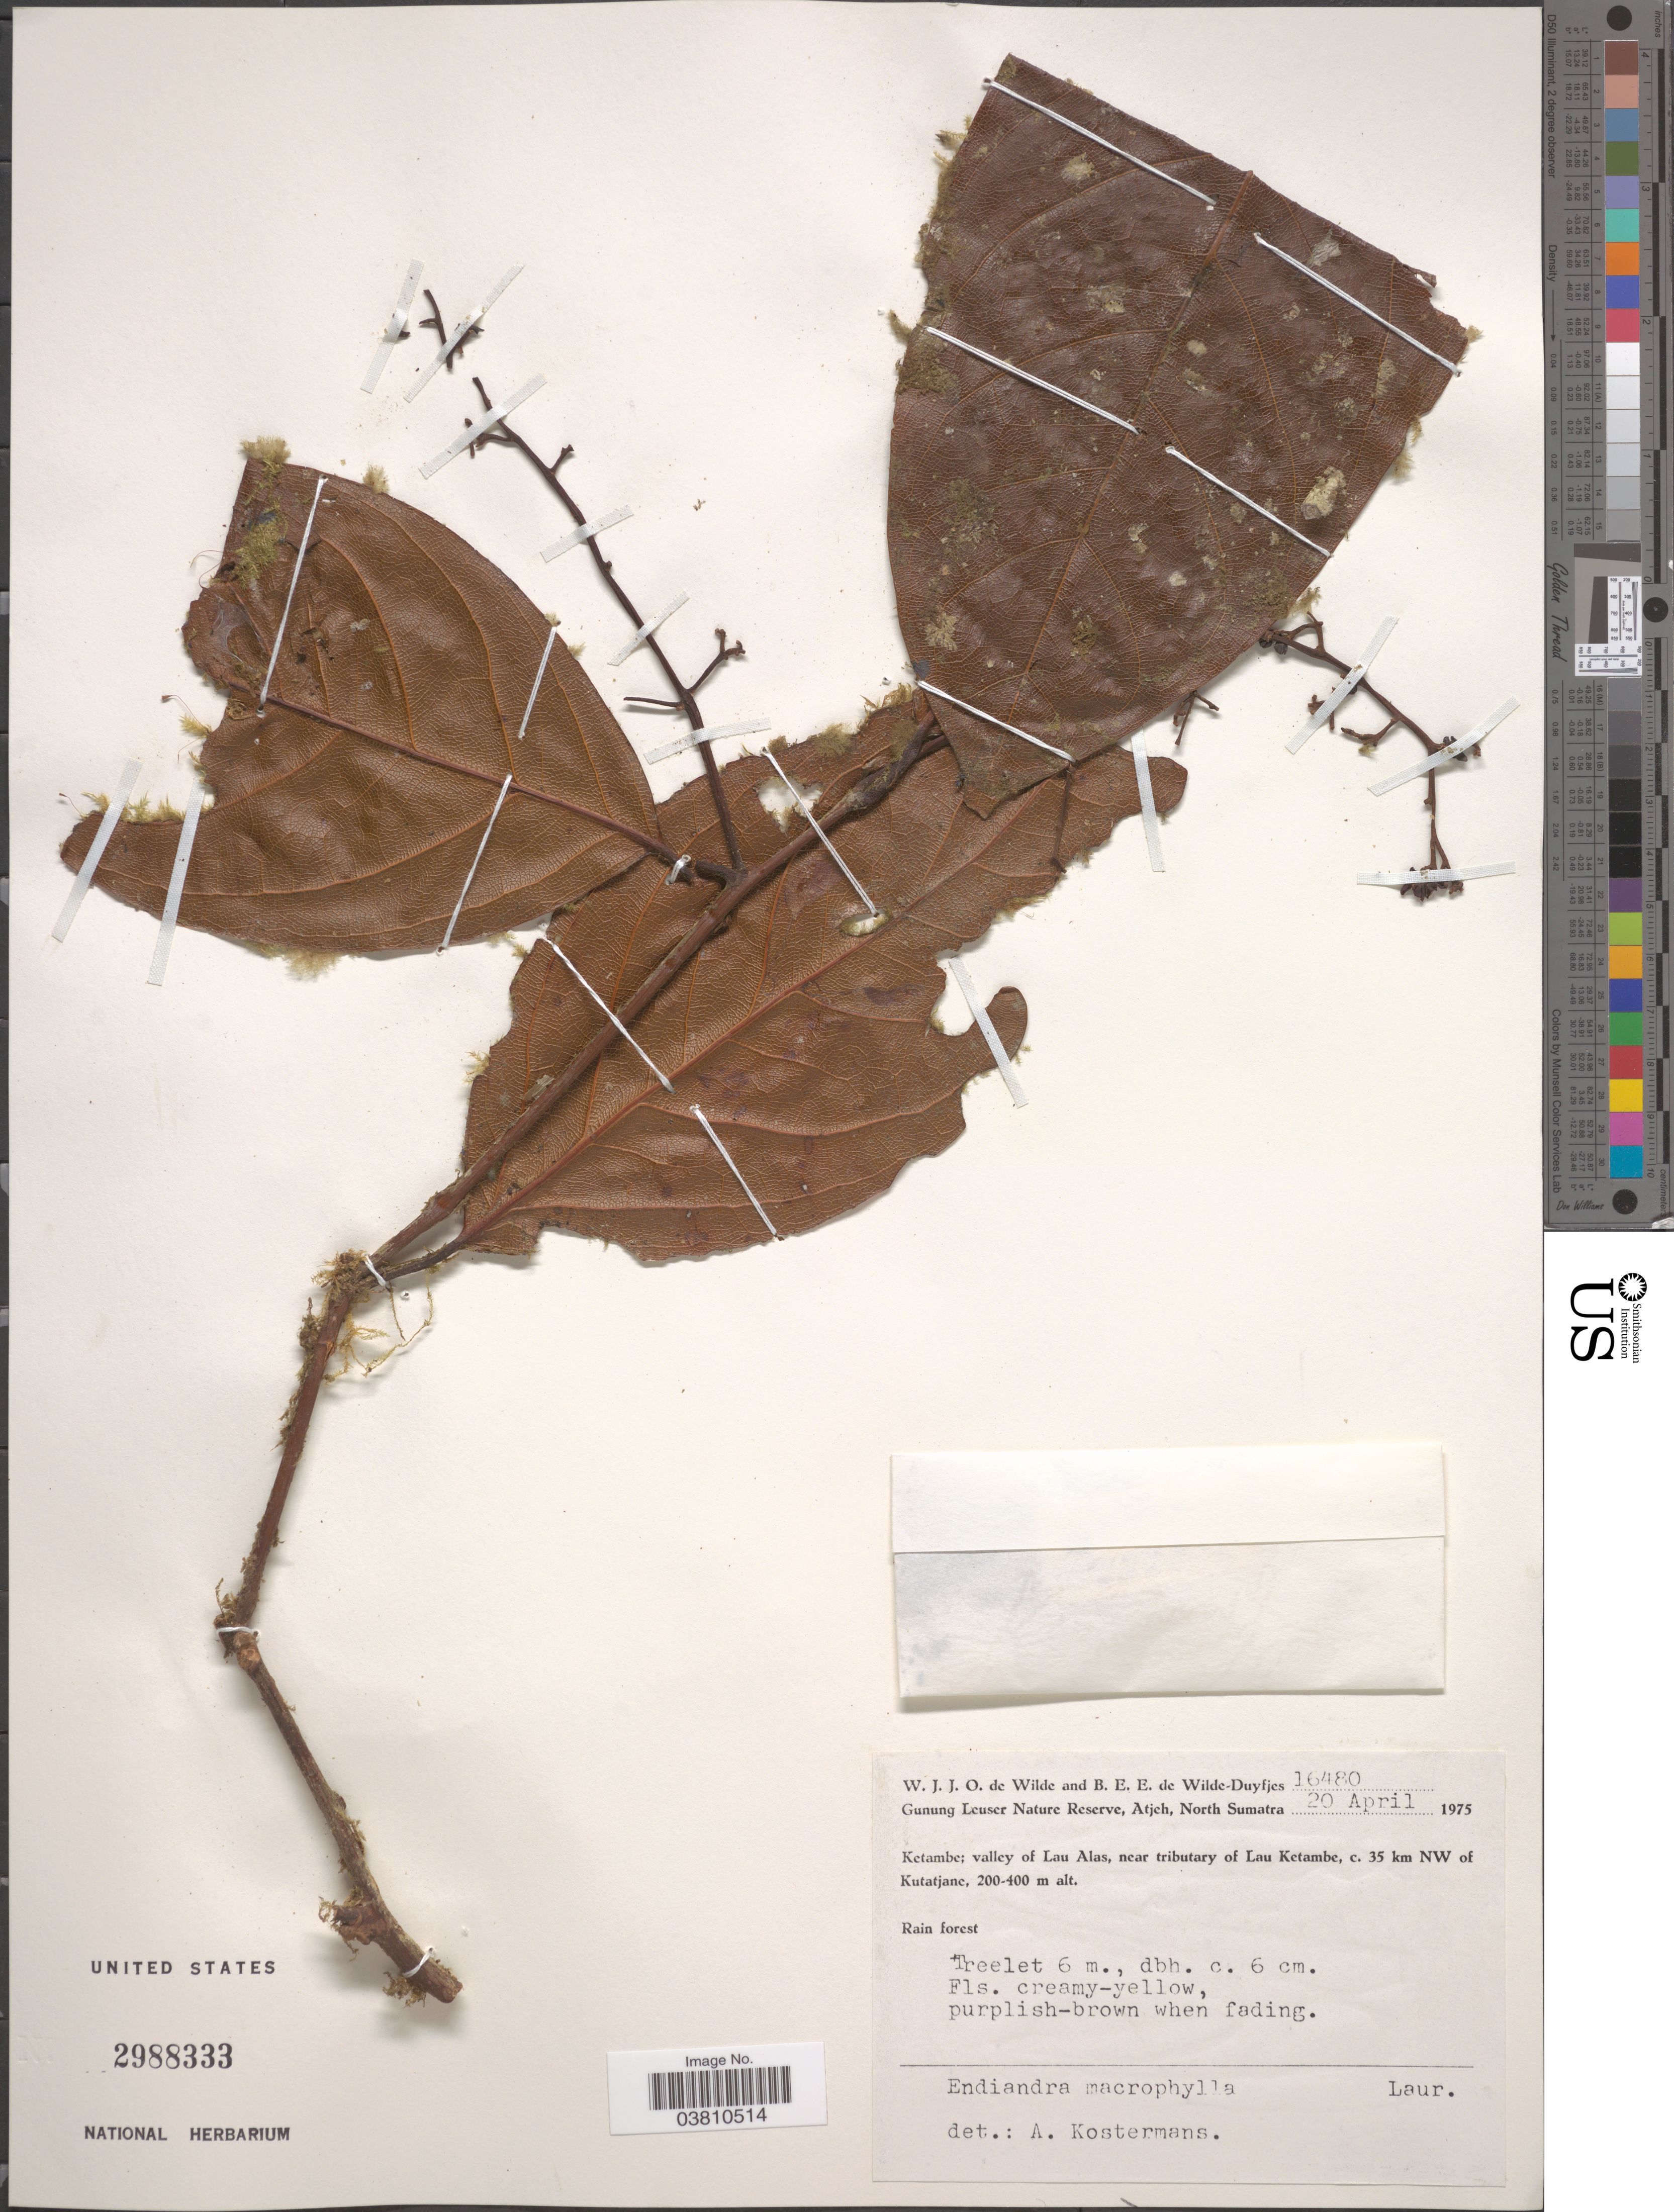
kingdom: Plantae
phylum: Tracheophyta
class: Magnoliopsida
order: Laurales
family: Lauraceae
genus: Endiandra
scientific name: Endiandra macrophylla Merr., nom. illeg.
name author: Merr.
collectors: W. J. de Wilde & B. E. de Wilde-Duyfjes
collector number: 16480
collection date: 1975-04-20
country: Indonesia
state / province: Sumatra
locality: Gunung Leuser Nature Reserve, Atjeh, North Sumatra. Ketambe; valley of Lau Alas, near tributary of Lau Ketambe, c. 35 km NW of Kutatjane.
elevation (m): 200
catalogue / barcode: US 2988333